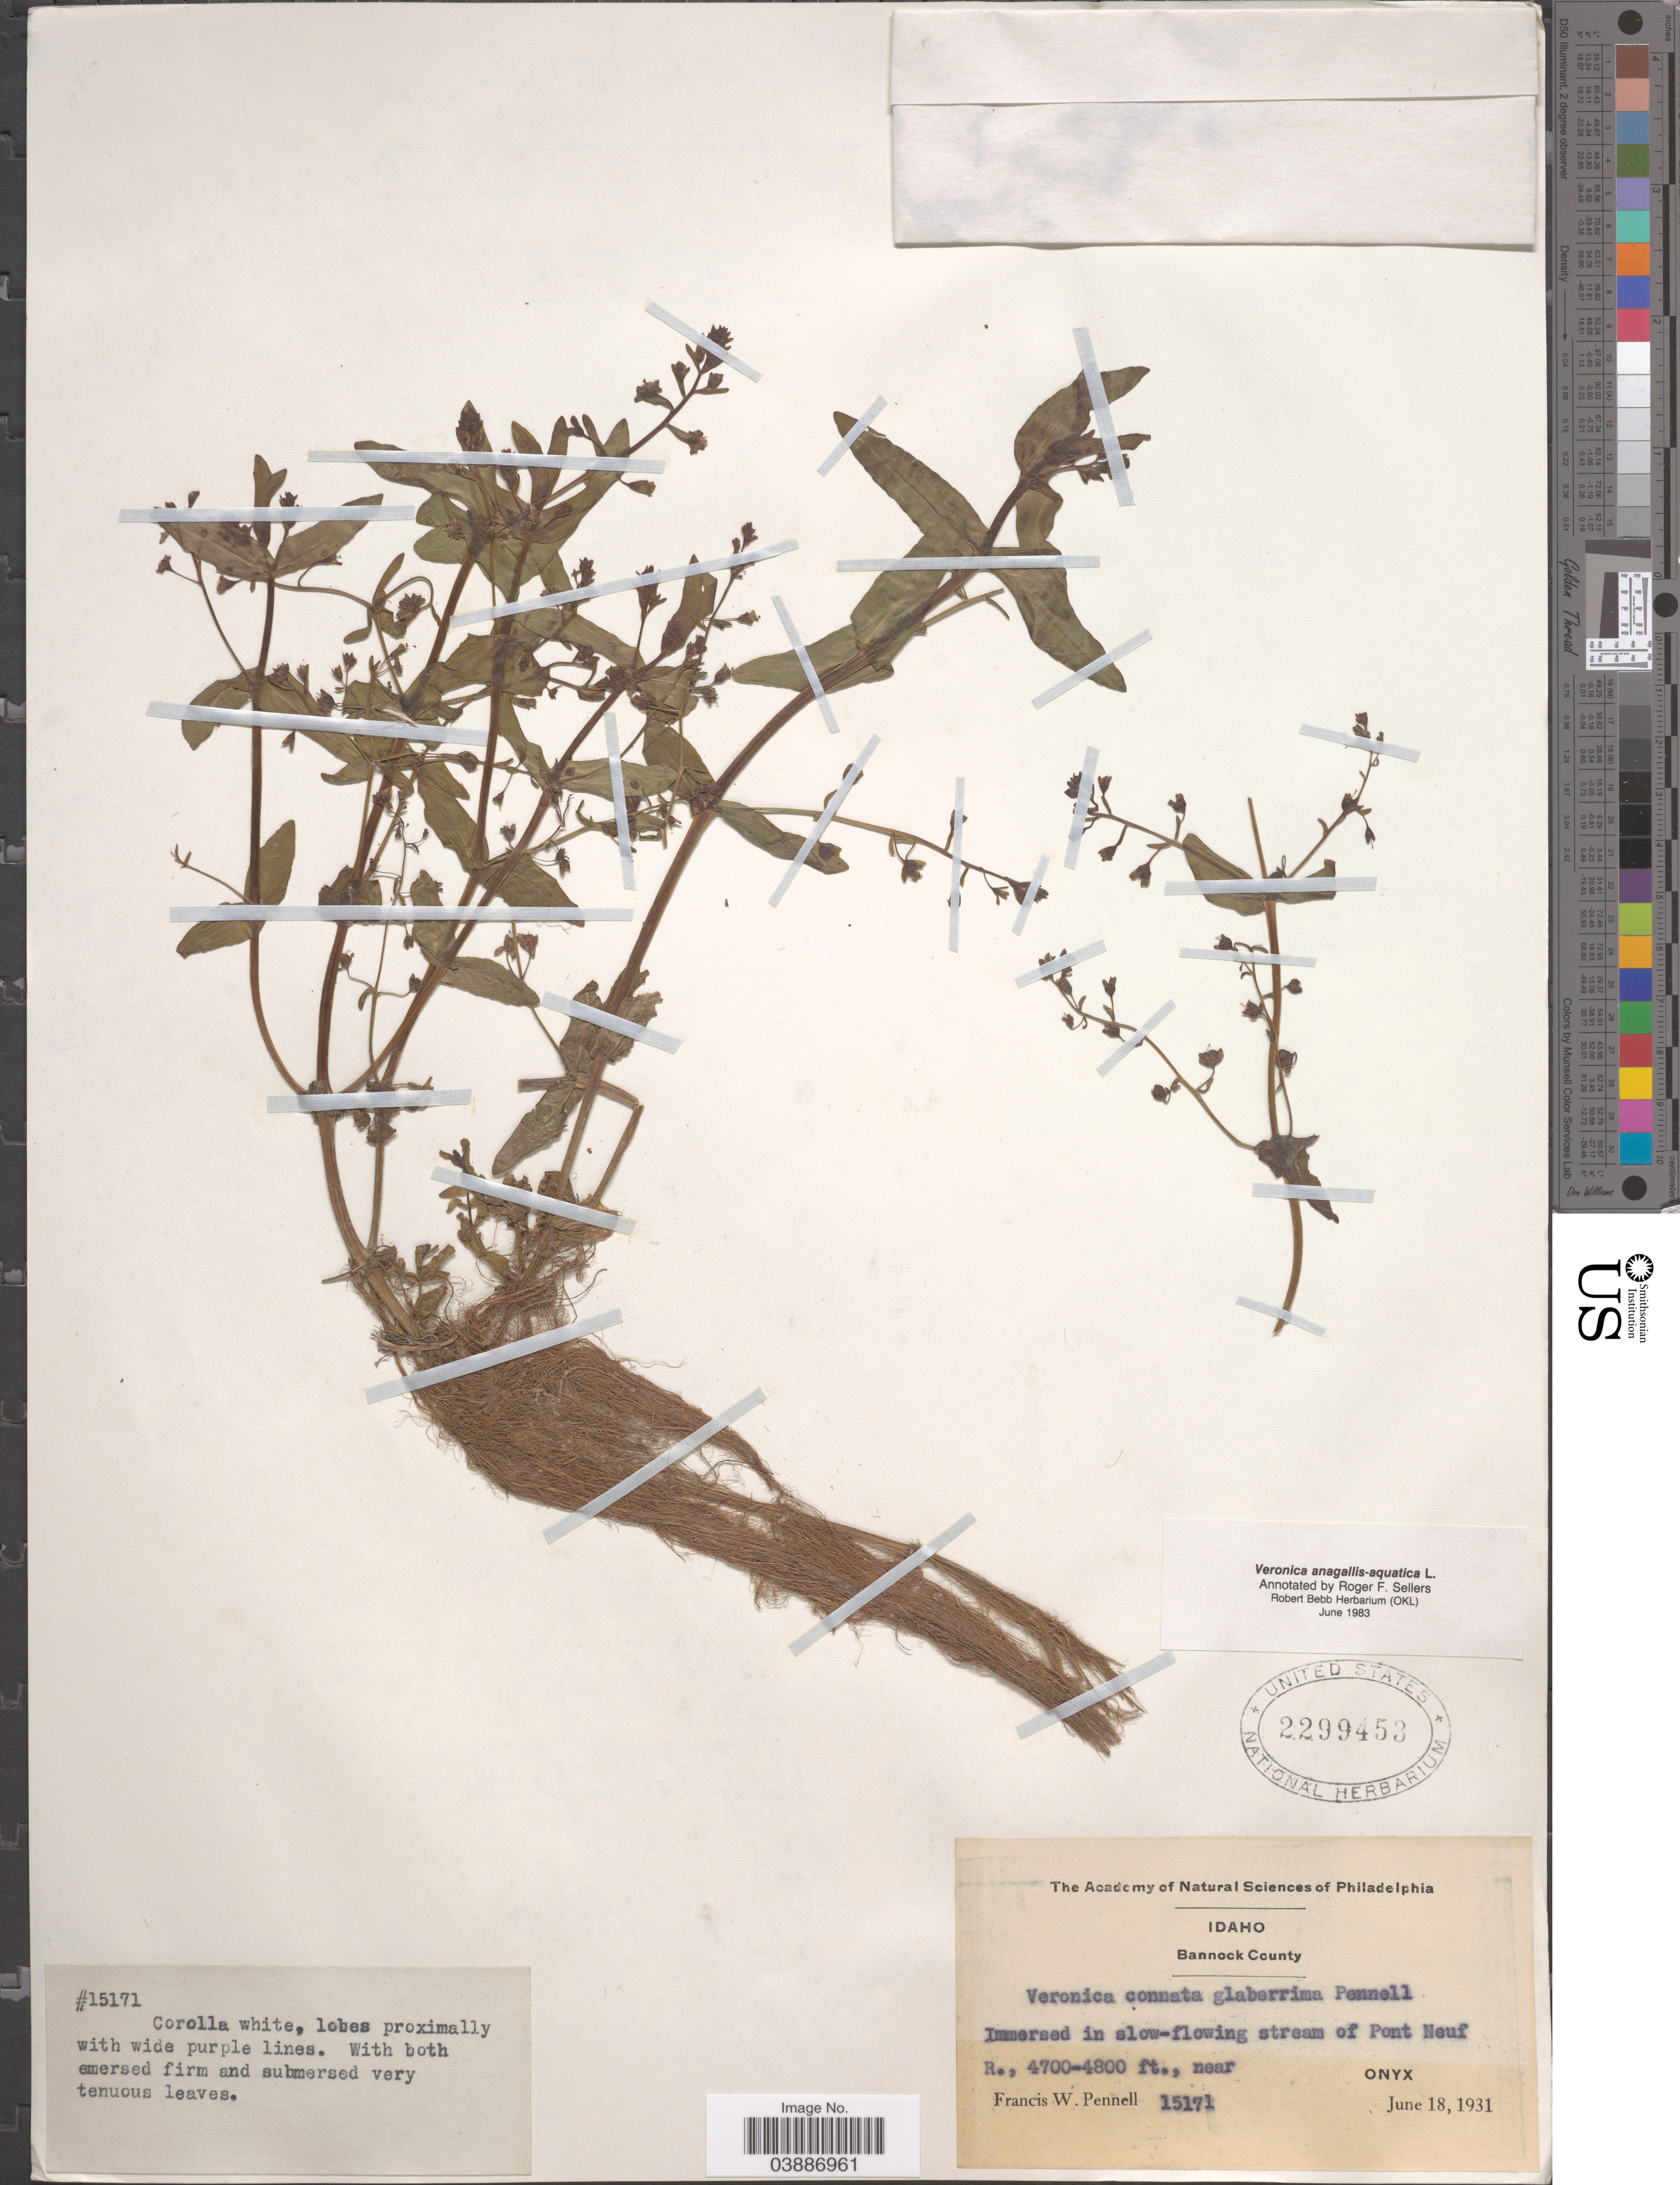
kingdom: Plantae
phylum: Tracheophyta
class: Magnoliopsida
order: Lamiales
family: Plantaginaceae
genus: Veronica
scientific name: Veronica anagallis-aquatica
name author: L.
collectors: F. W. Pennell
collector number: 15171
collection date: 1931-06-18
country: United States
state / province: Idaho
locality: Bannock County. Stream of Pont Neuf R. near Onyx.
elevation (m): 1433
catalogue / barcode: US 2299453